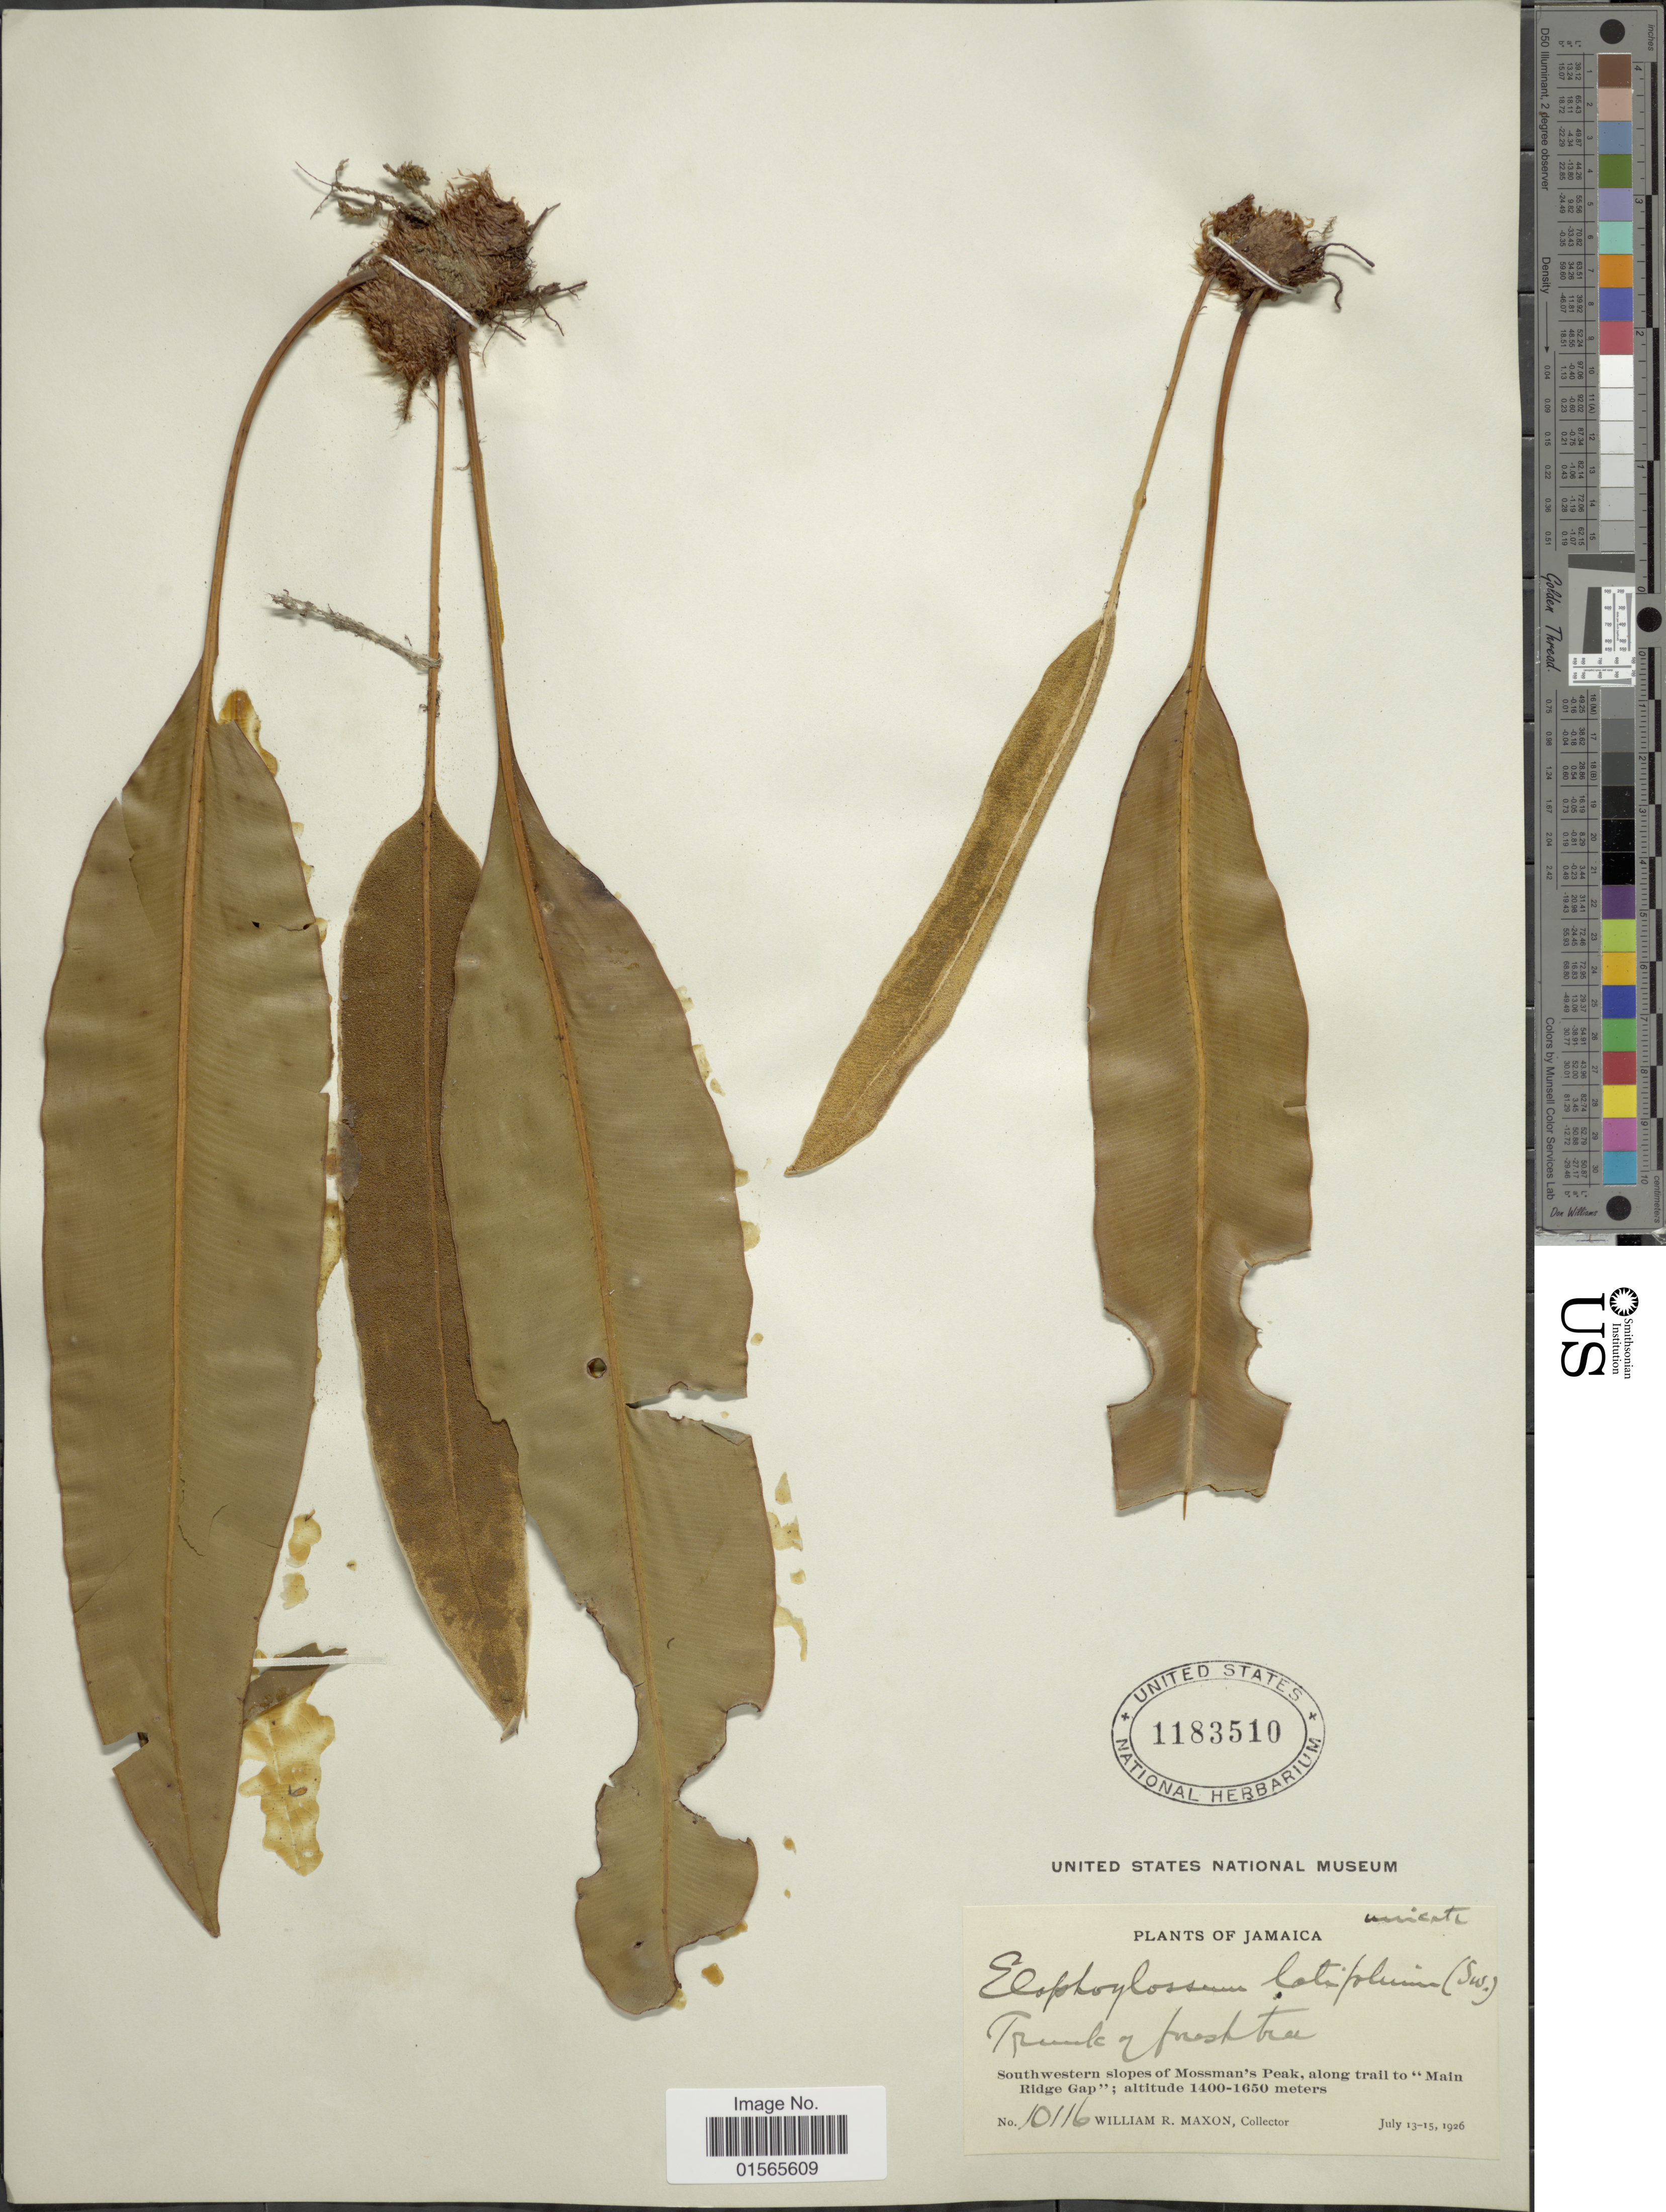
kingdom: Plantae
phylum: Tracheophyta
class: Polypodiopsida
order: Polypodiales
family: Dryopteridaceae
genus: Elaphoglossum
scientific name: Elaphoglossum latifolium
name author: (Sw.) J. Sm.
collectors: W. R. Maxon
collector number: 10116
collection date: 1926-07-13/1926-07-15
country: Jamaica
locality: Southwesterm=n slopes of Mossman's Peak. along trail to 'Main Ridge Gap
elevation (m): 1400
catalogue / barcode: US 1183510